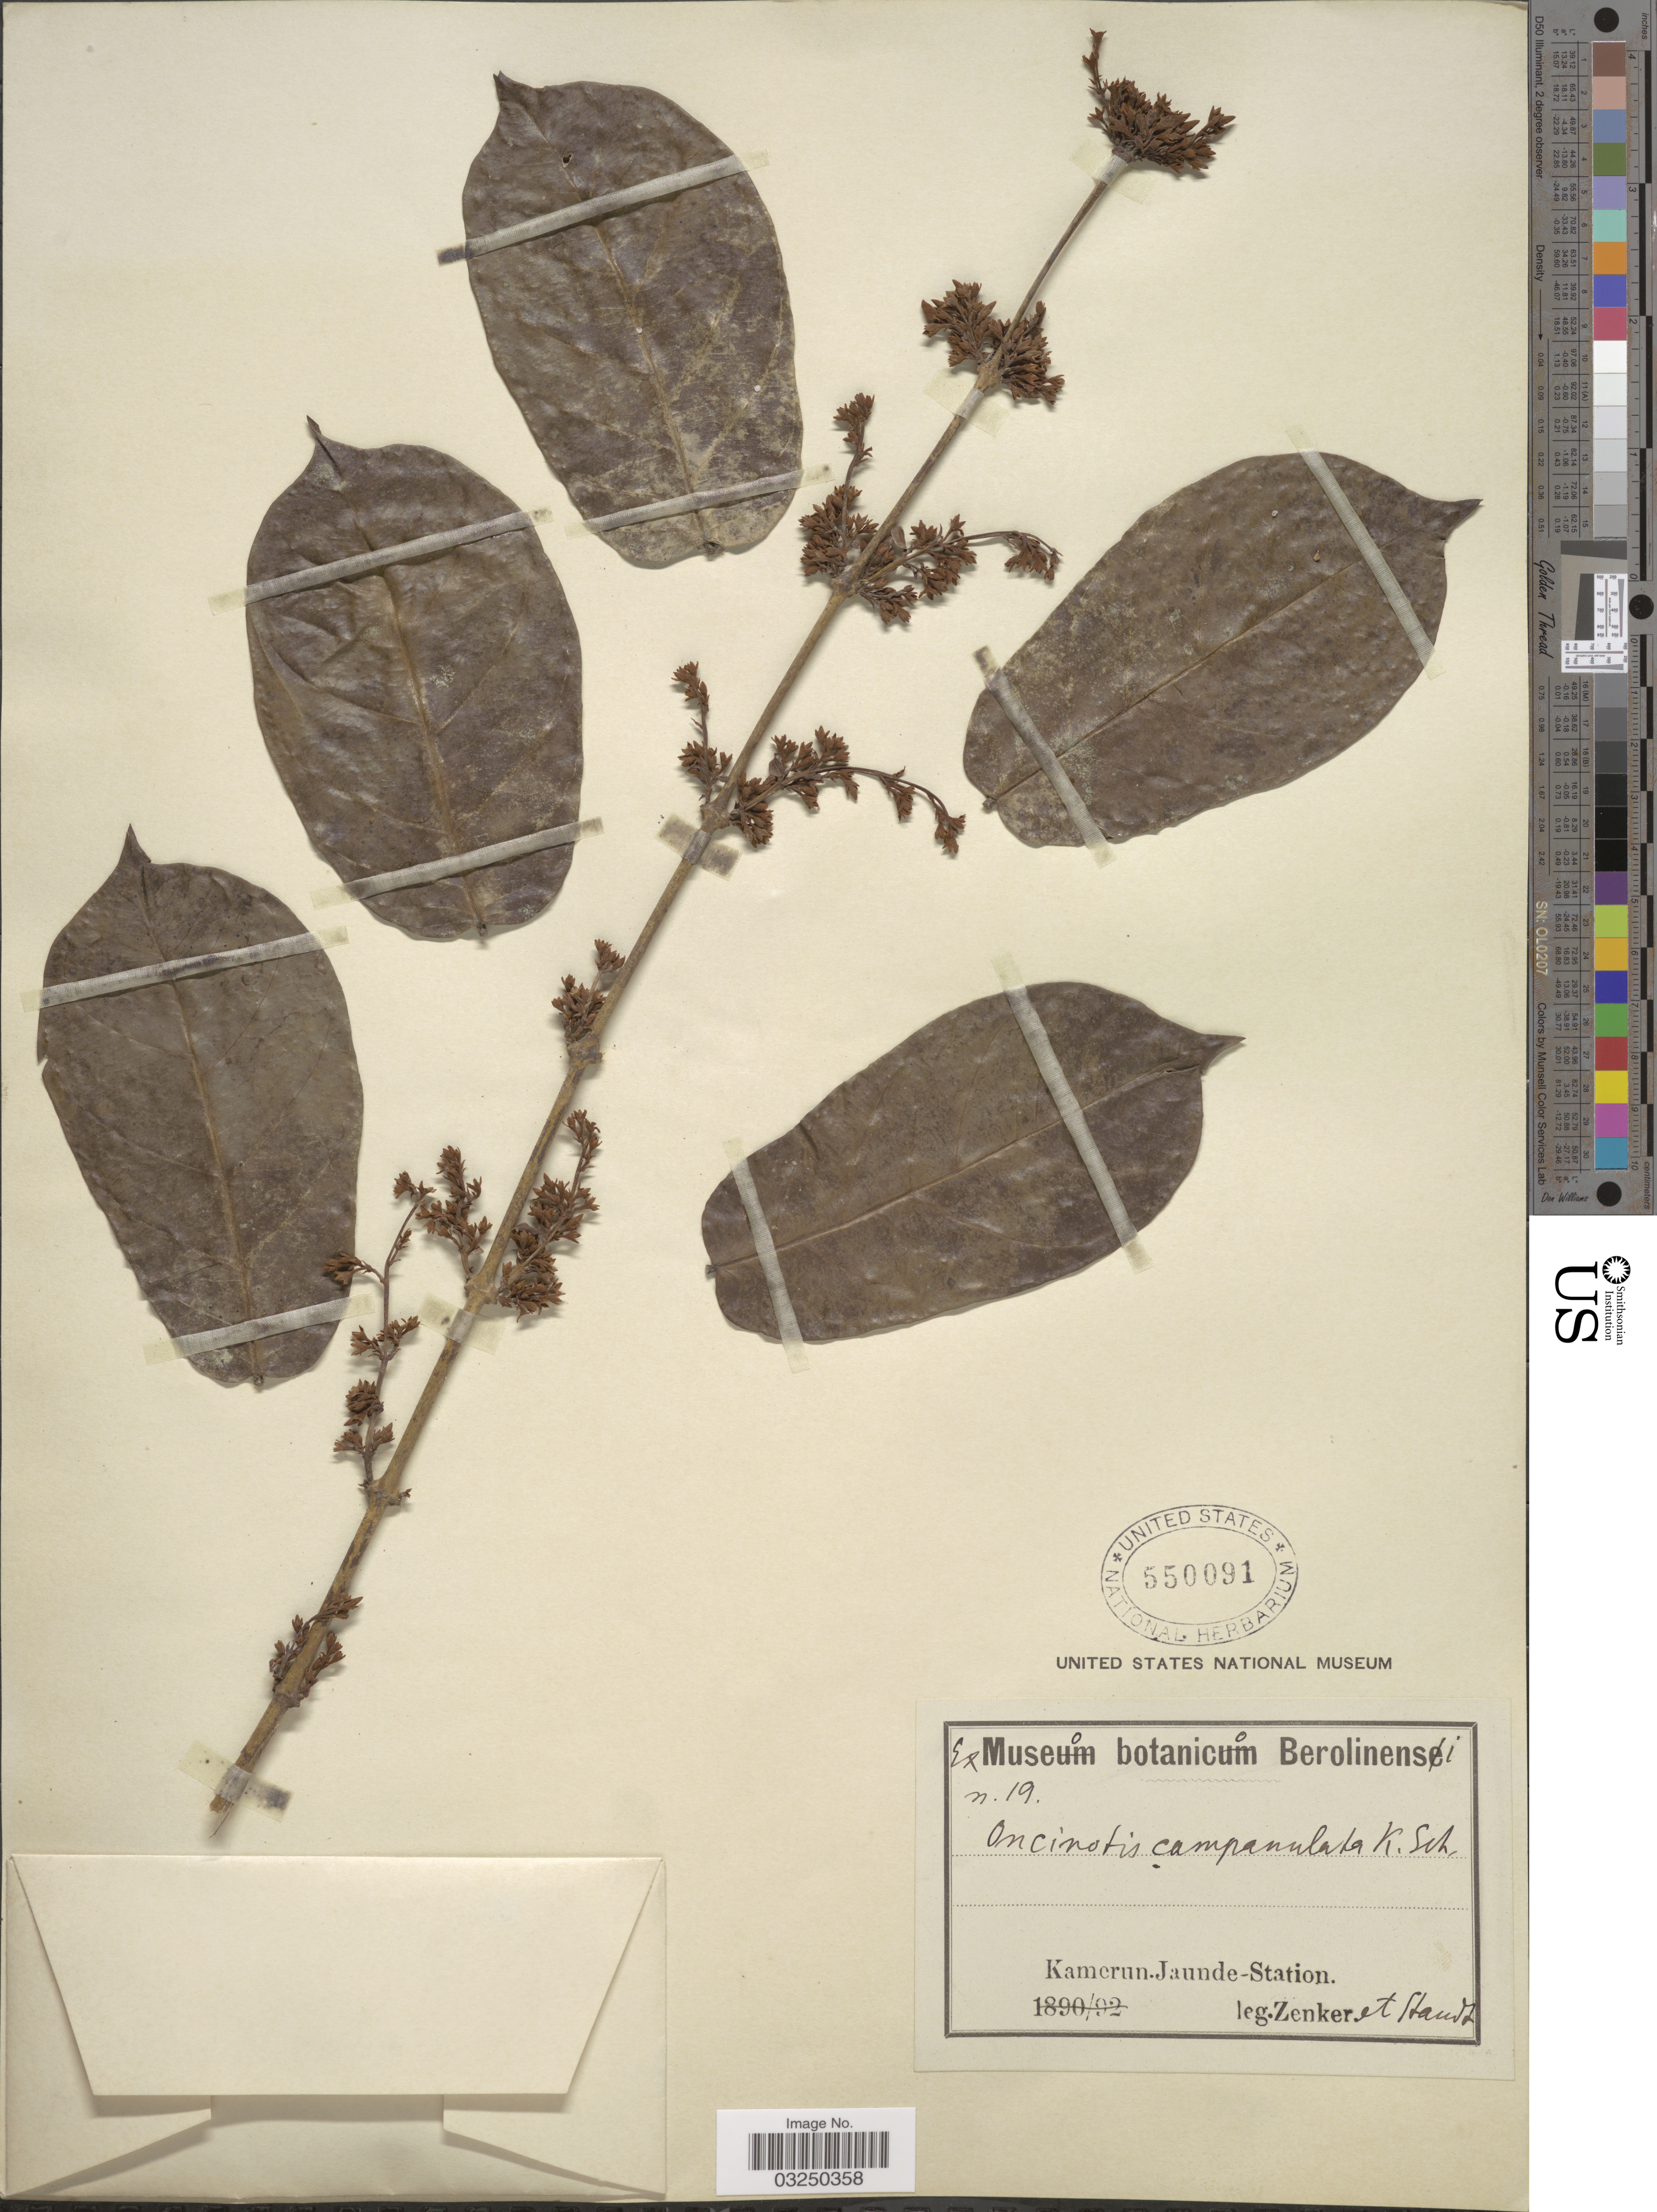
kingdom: Plantae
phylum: Tracheophyta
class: Magnoliopsida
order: Gentianales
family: Apocynaceae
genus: Oncinotis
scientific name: Oncinotis campanulata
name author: K. Schum.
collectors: Zenker, -- & -. Staudt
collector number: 19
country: Cameroon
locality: Kamerun. Jaunde-Station.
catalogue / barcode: US 550091